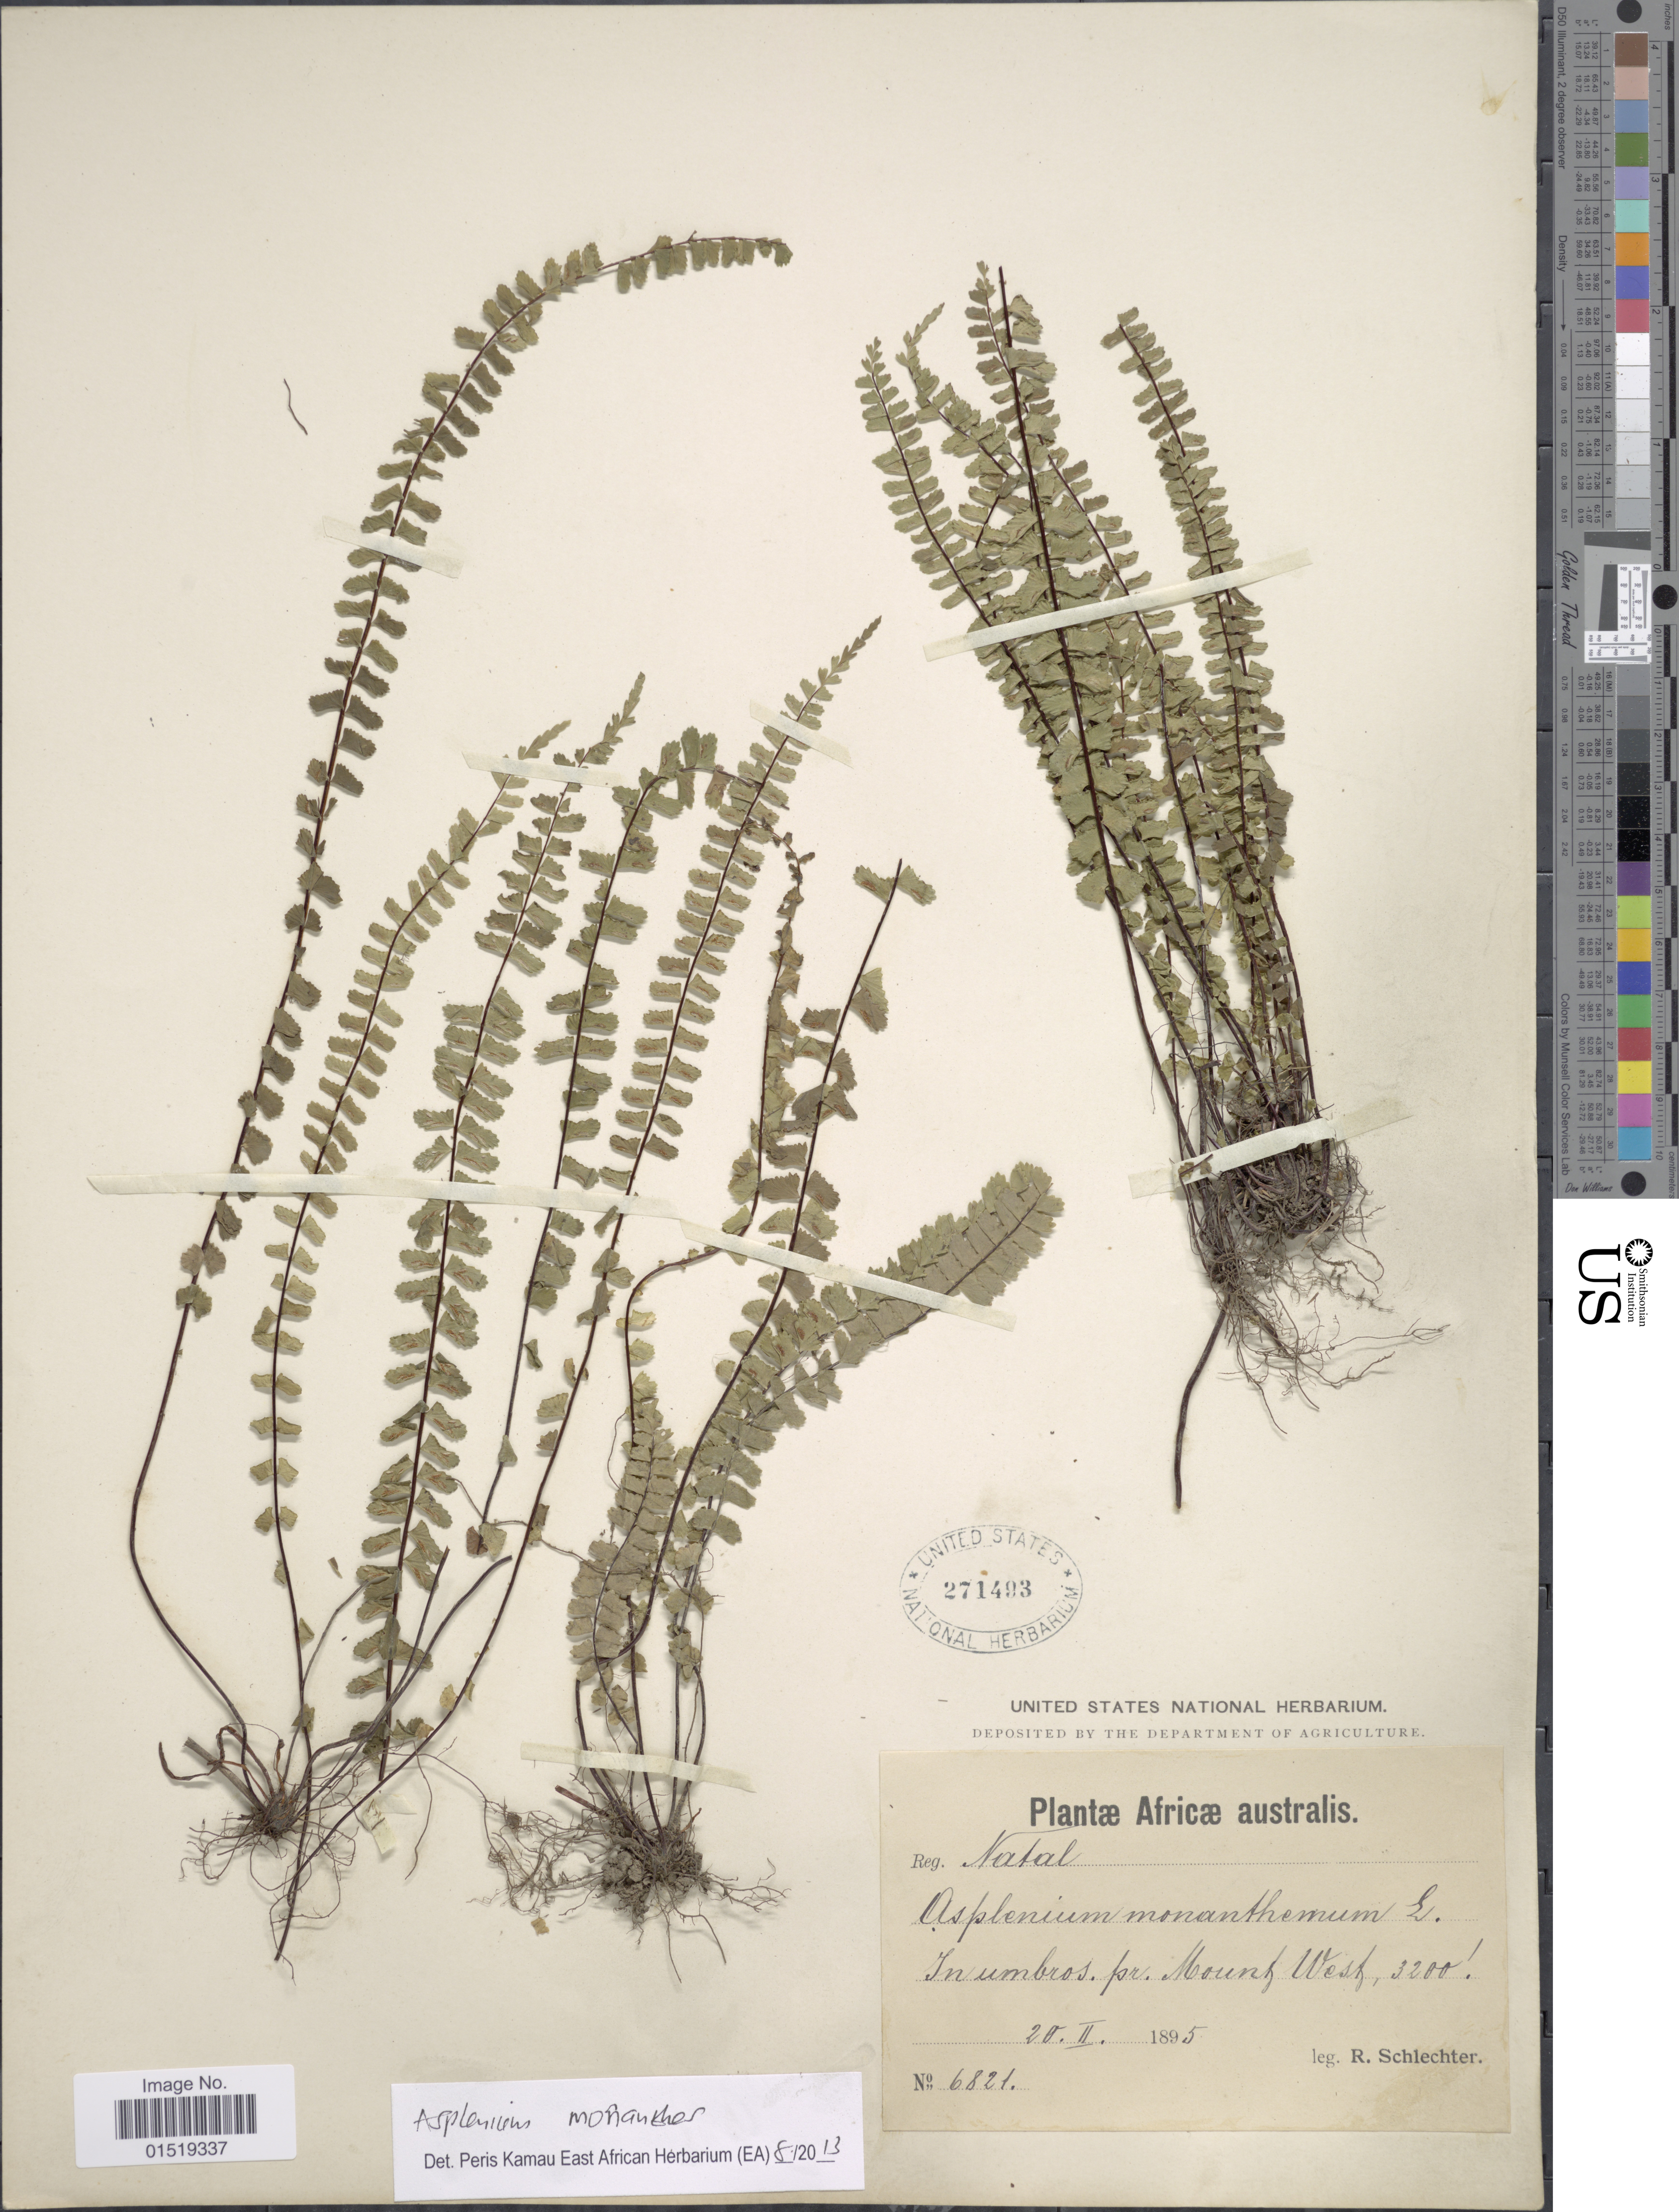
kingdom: Plantae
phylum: Tracheophyta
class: Polypodiopsida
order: Polypodiales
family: Aspleniaceae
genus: Asplenium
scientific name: Asplenium monanthes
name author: L.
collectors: F. R. R. Schlechter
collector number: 6821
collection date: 1895-02-20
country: South Africa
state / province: KwaZulu-Natal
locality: Reg. Natal. In umbros. pr. Mount West.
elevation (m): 975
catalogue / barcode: US 271493